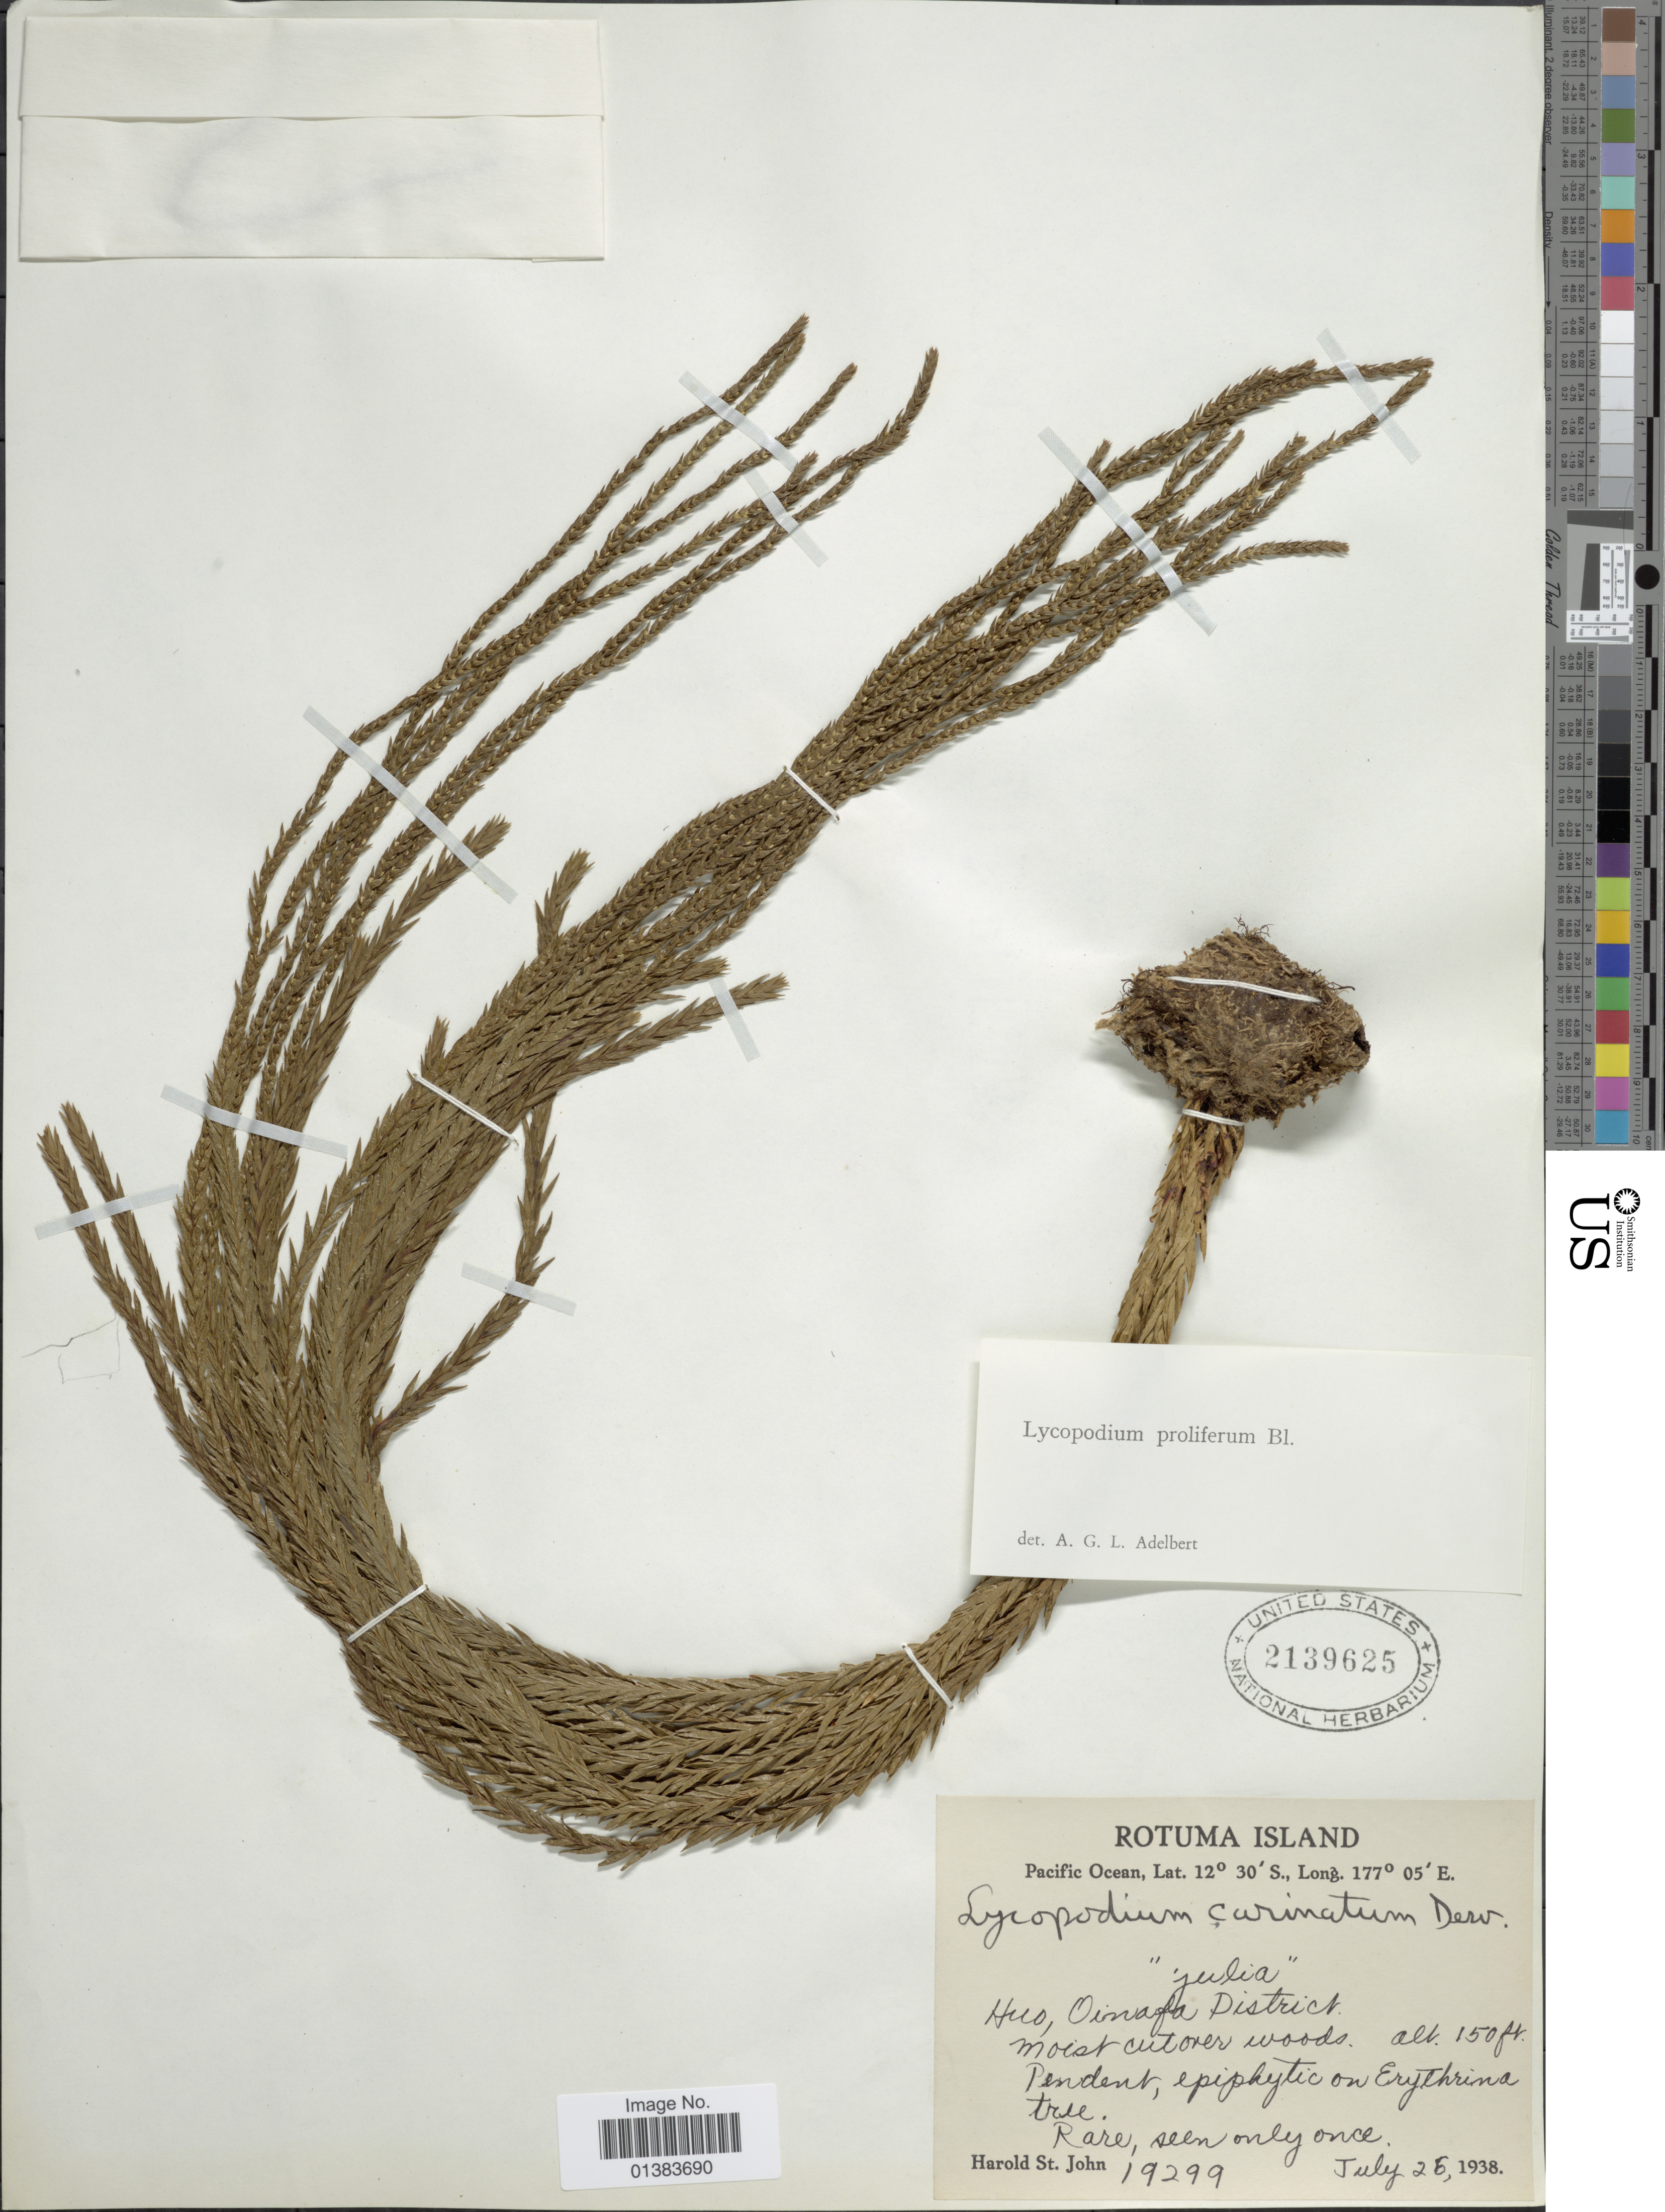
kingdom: Plantae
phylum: Tracheophyta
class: Lycopodiopsida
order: Lycopodiales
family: Lycopodiaceae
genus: Phlegmariurus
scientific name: Phlegmariurus carinatus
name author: (Desv.) Ching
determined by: Field, A. R.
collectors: H. St. John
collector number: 19299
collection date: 1938-07-26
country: Fiji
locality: Rotuma Island, Huo, Oinafa District, Pacific Ocean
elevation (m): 46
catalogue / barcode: US 2139625